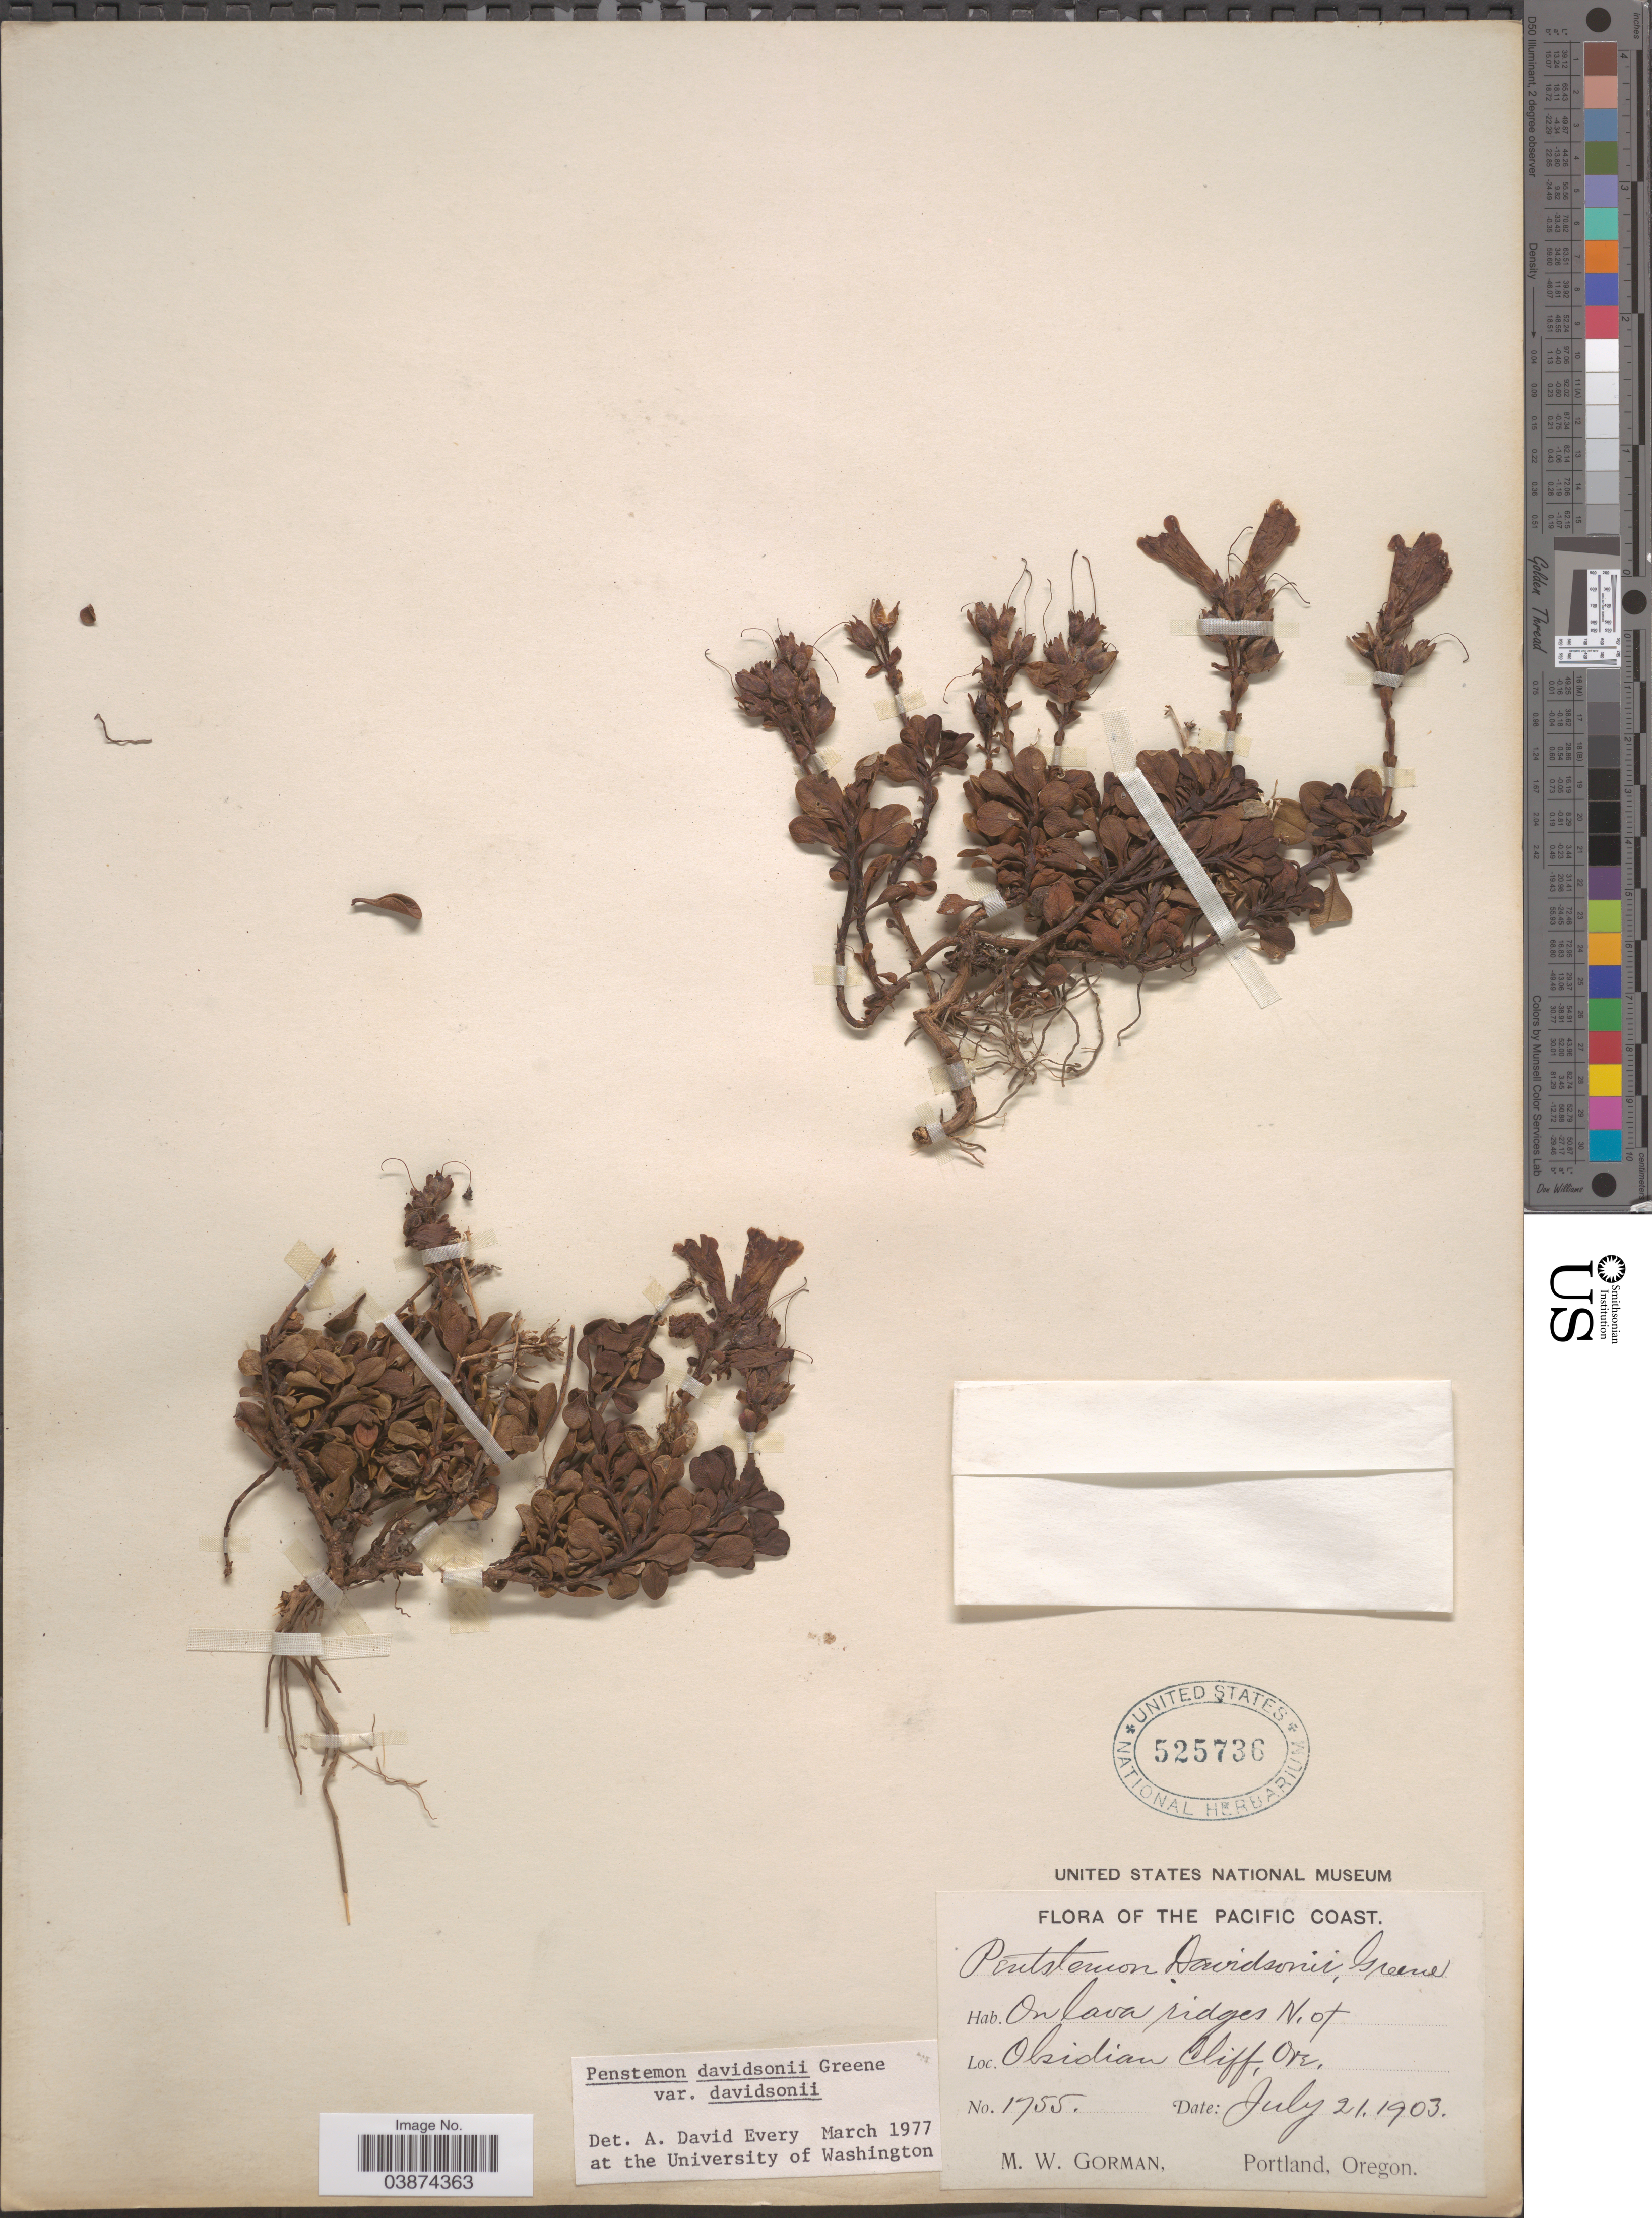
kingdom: Plantae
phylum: Tracheophyta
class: Magnoliopsida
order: Lamiales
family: Plantaginaceae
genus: Penstemon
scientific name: Penstemon davidsonii var. davidsonii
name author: Greene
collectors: M. W. Gorman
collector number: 1755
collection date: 1903-07-21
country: United States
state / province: Oregon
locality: The Pacific Coast. Obsidian Cliff.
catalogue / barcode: US 525736